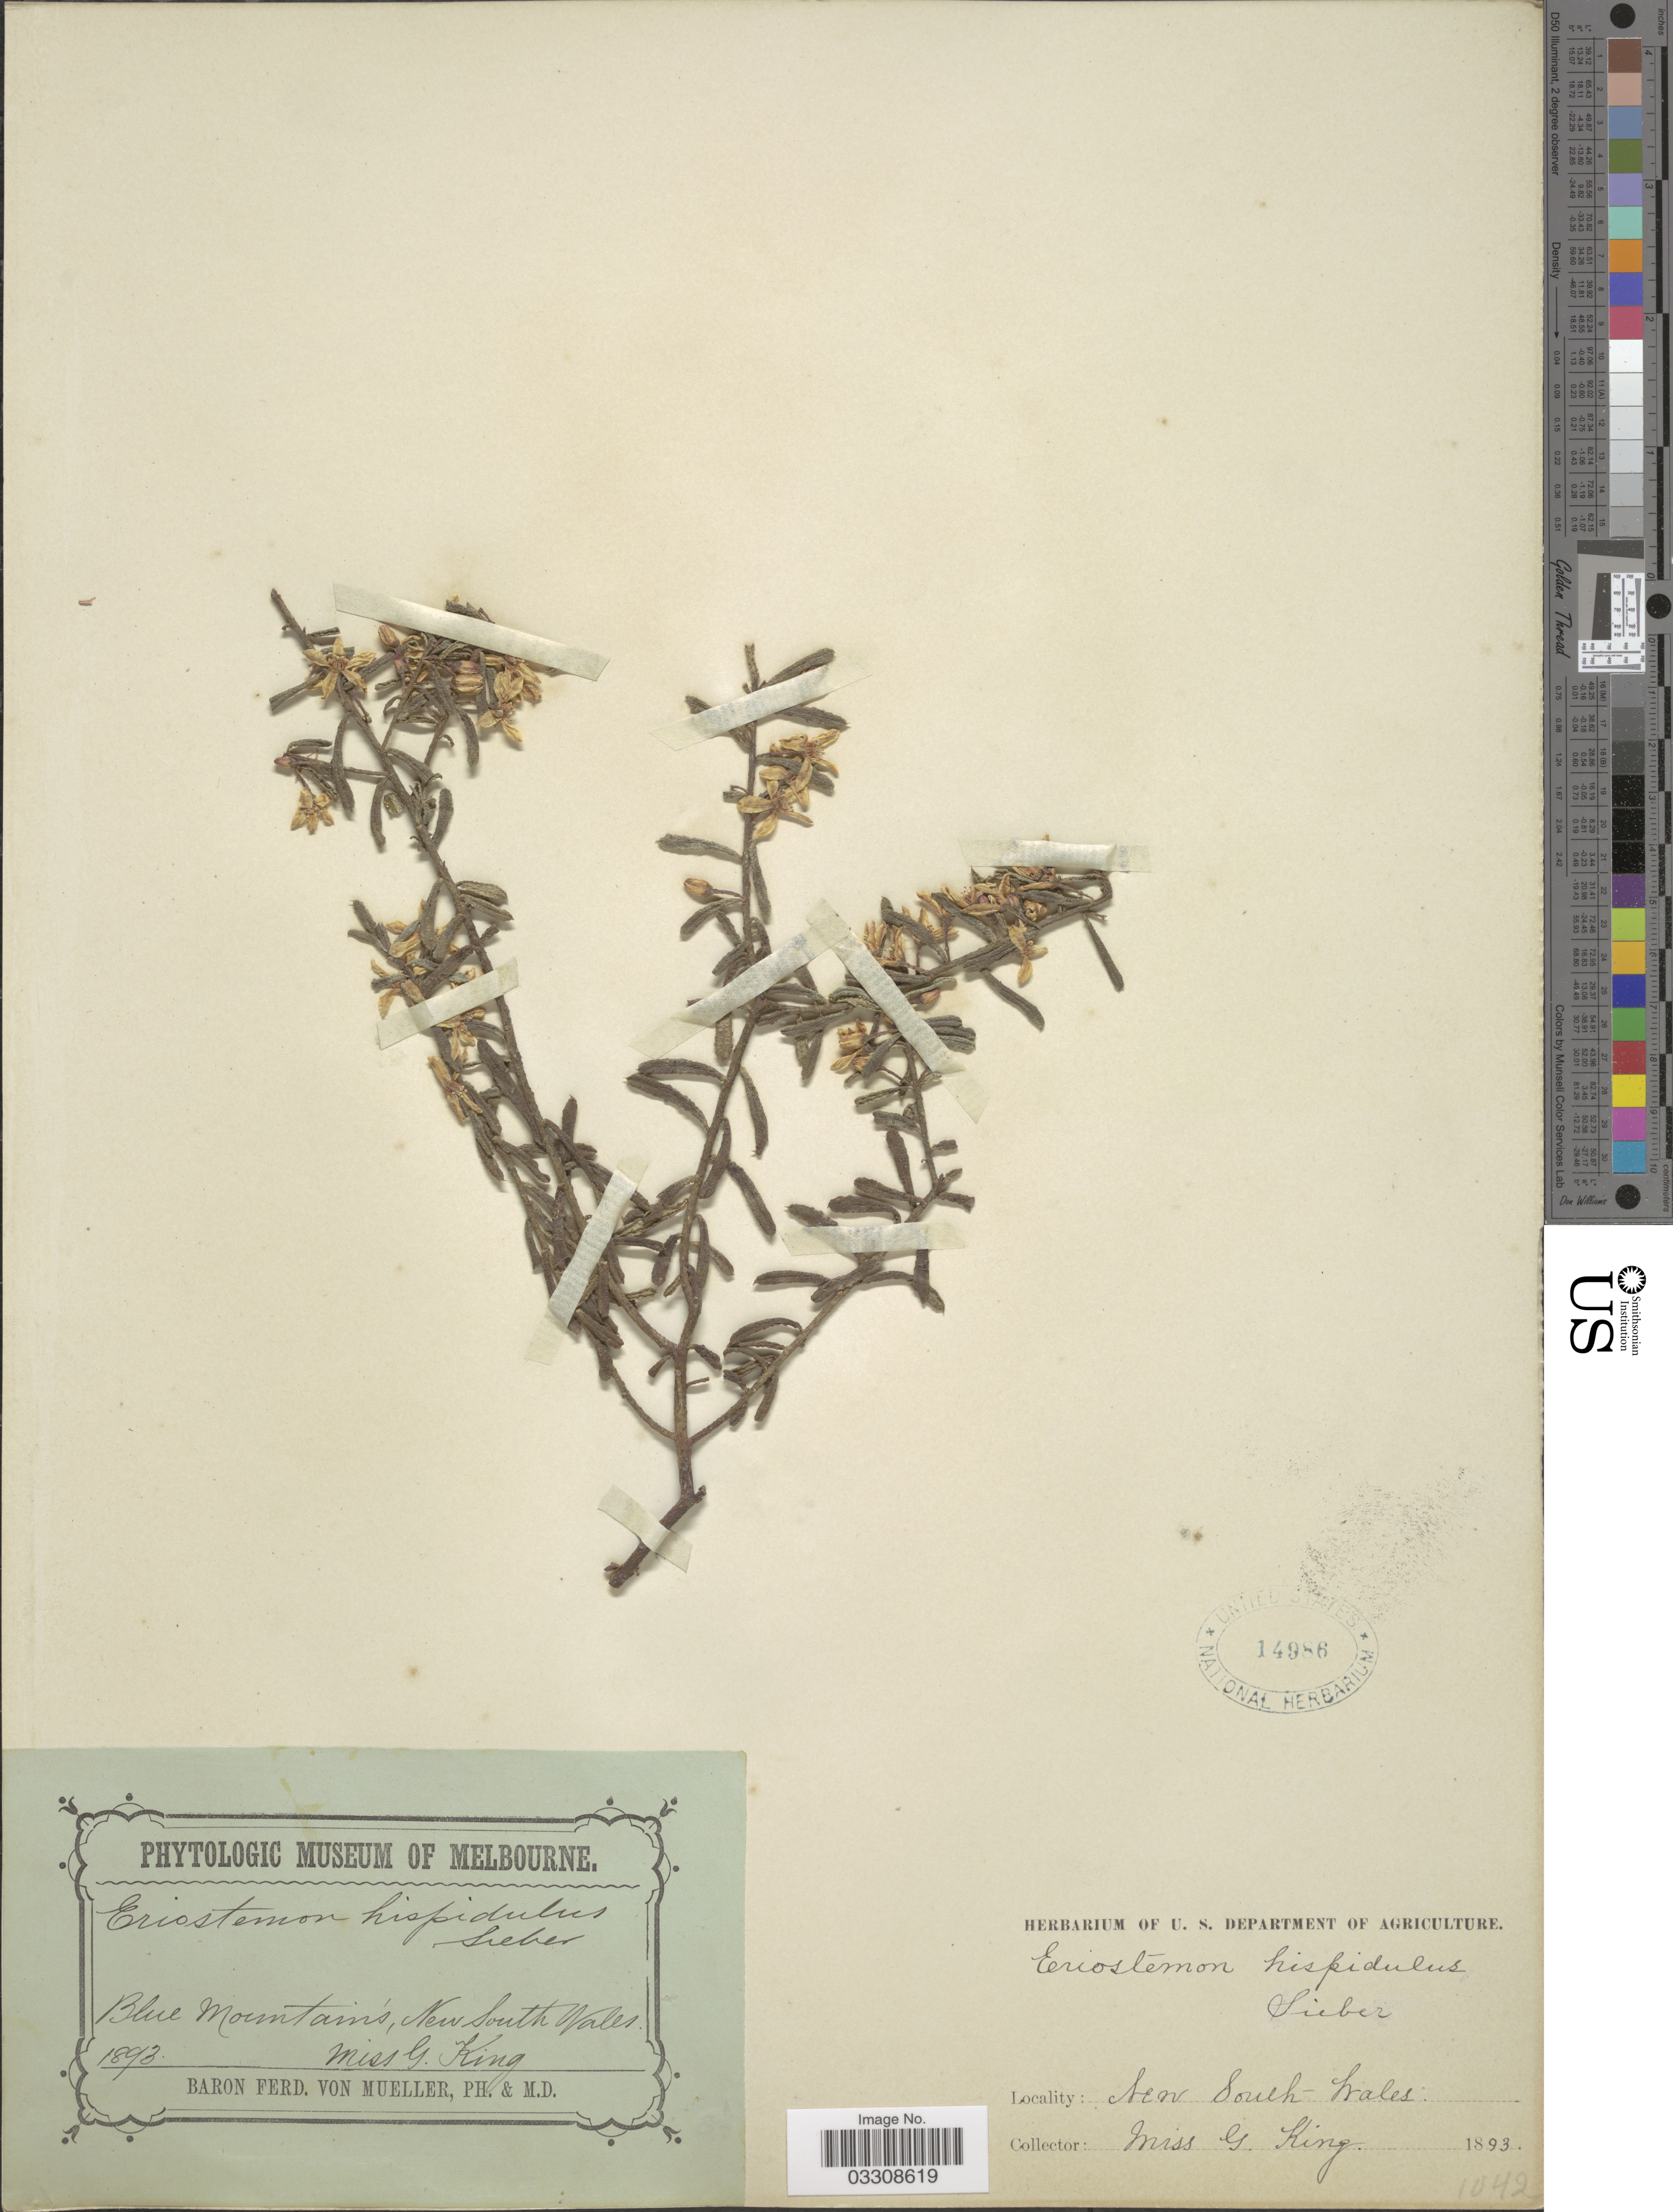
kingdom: Plantae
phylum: Tracheophyta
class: Magnoliopsida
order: Sapindales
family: Rutaceae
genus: Eriostemon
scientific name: Eriostemon hispidulus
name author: Sieber ex Spreng.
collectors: G. King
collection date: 1893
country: Australia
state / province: New South Wales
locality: Blue Mountains.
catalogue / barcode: US 14986